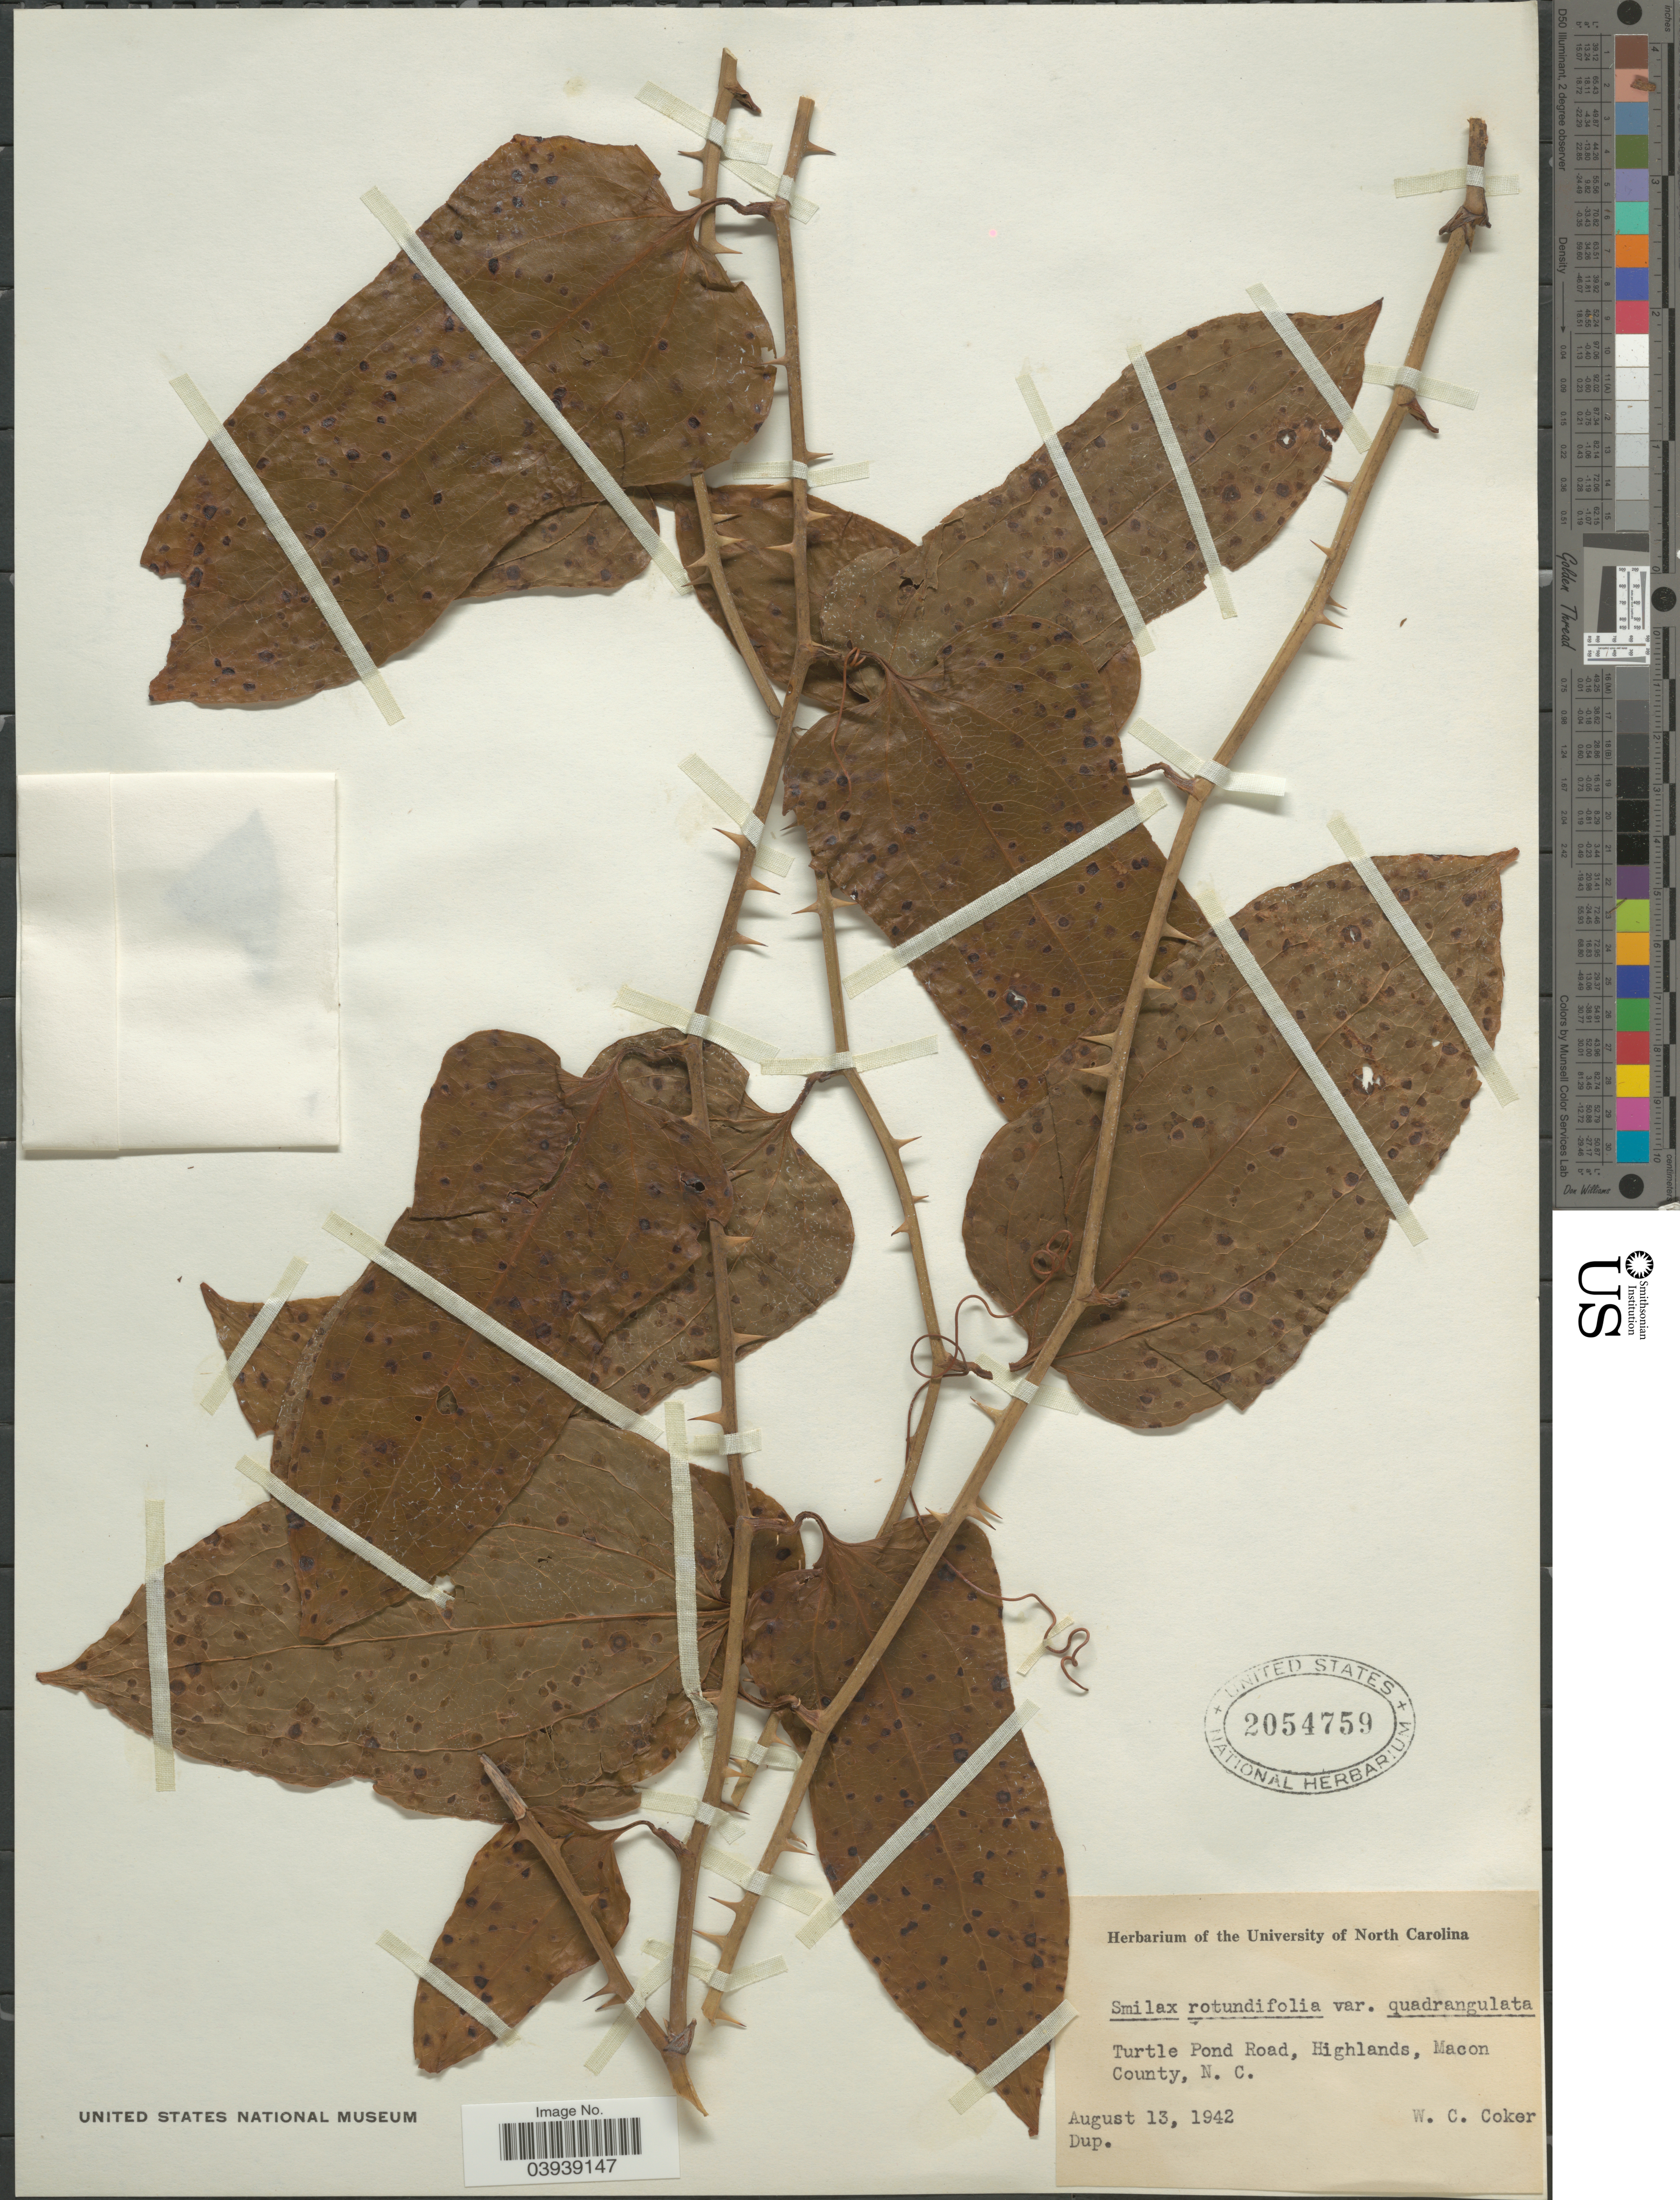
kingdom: Plantae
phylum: Tracheophyta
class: Liliopsida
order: Liliales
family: Smilacaceae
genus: Smilax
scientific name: Smilax rotundifolia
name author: L.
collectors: W. Coker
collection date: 1942-08-13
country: United States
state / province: North Carolina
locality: Turtle Pond Road, Highlands, Macon County.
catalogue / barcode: US 2054759